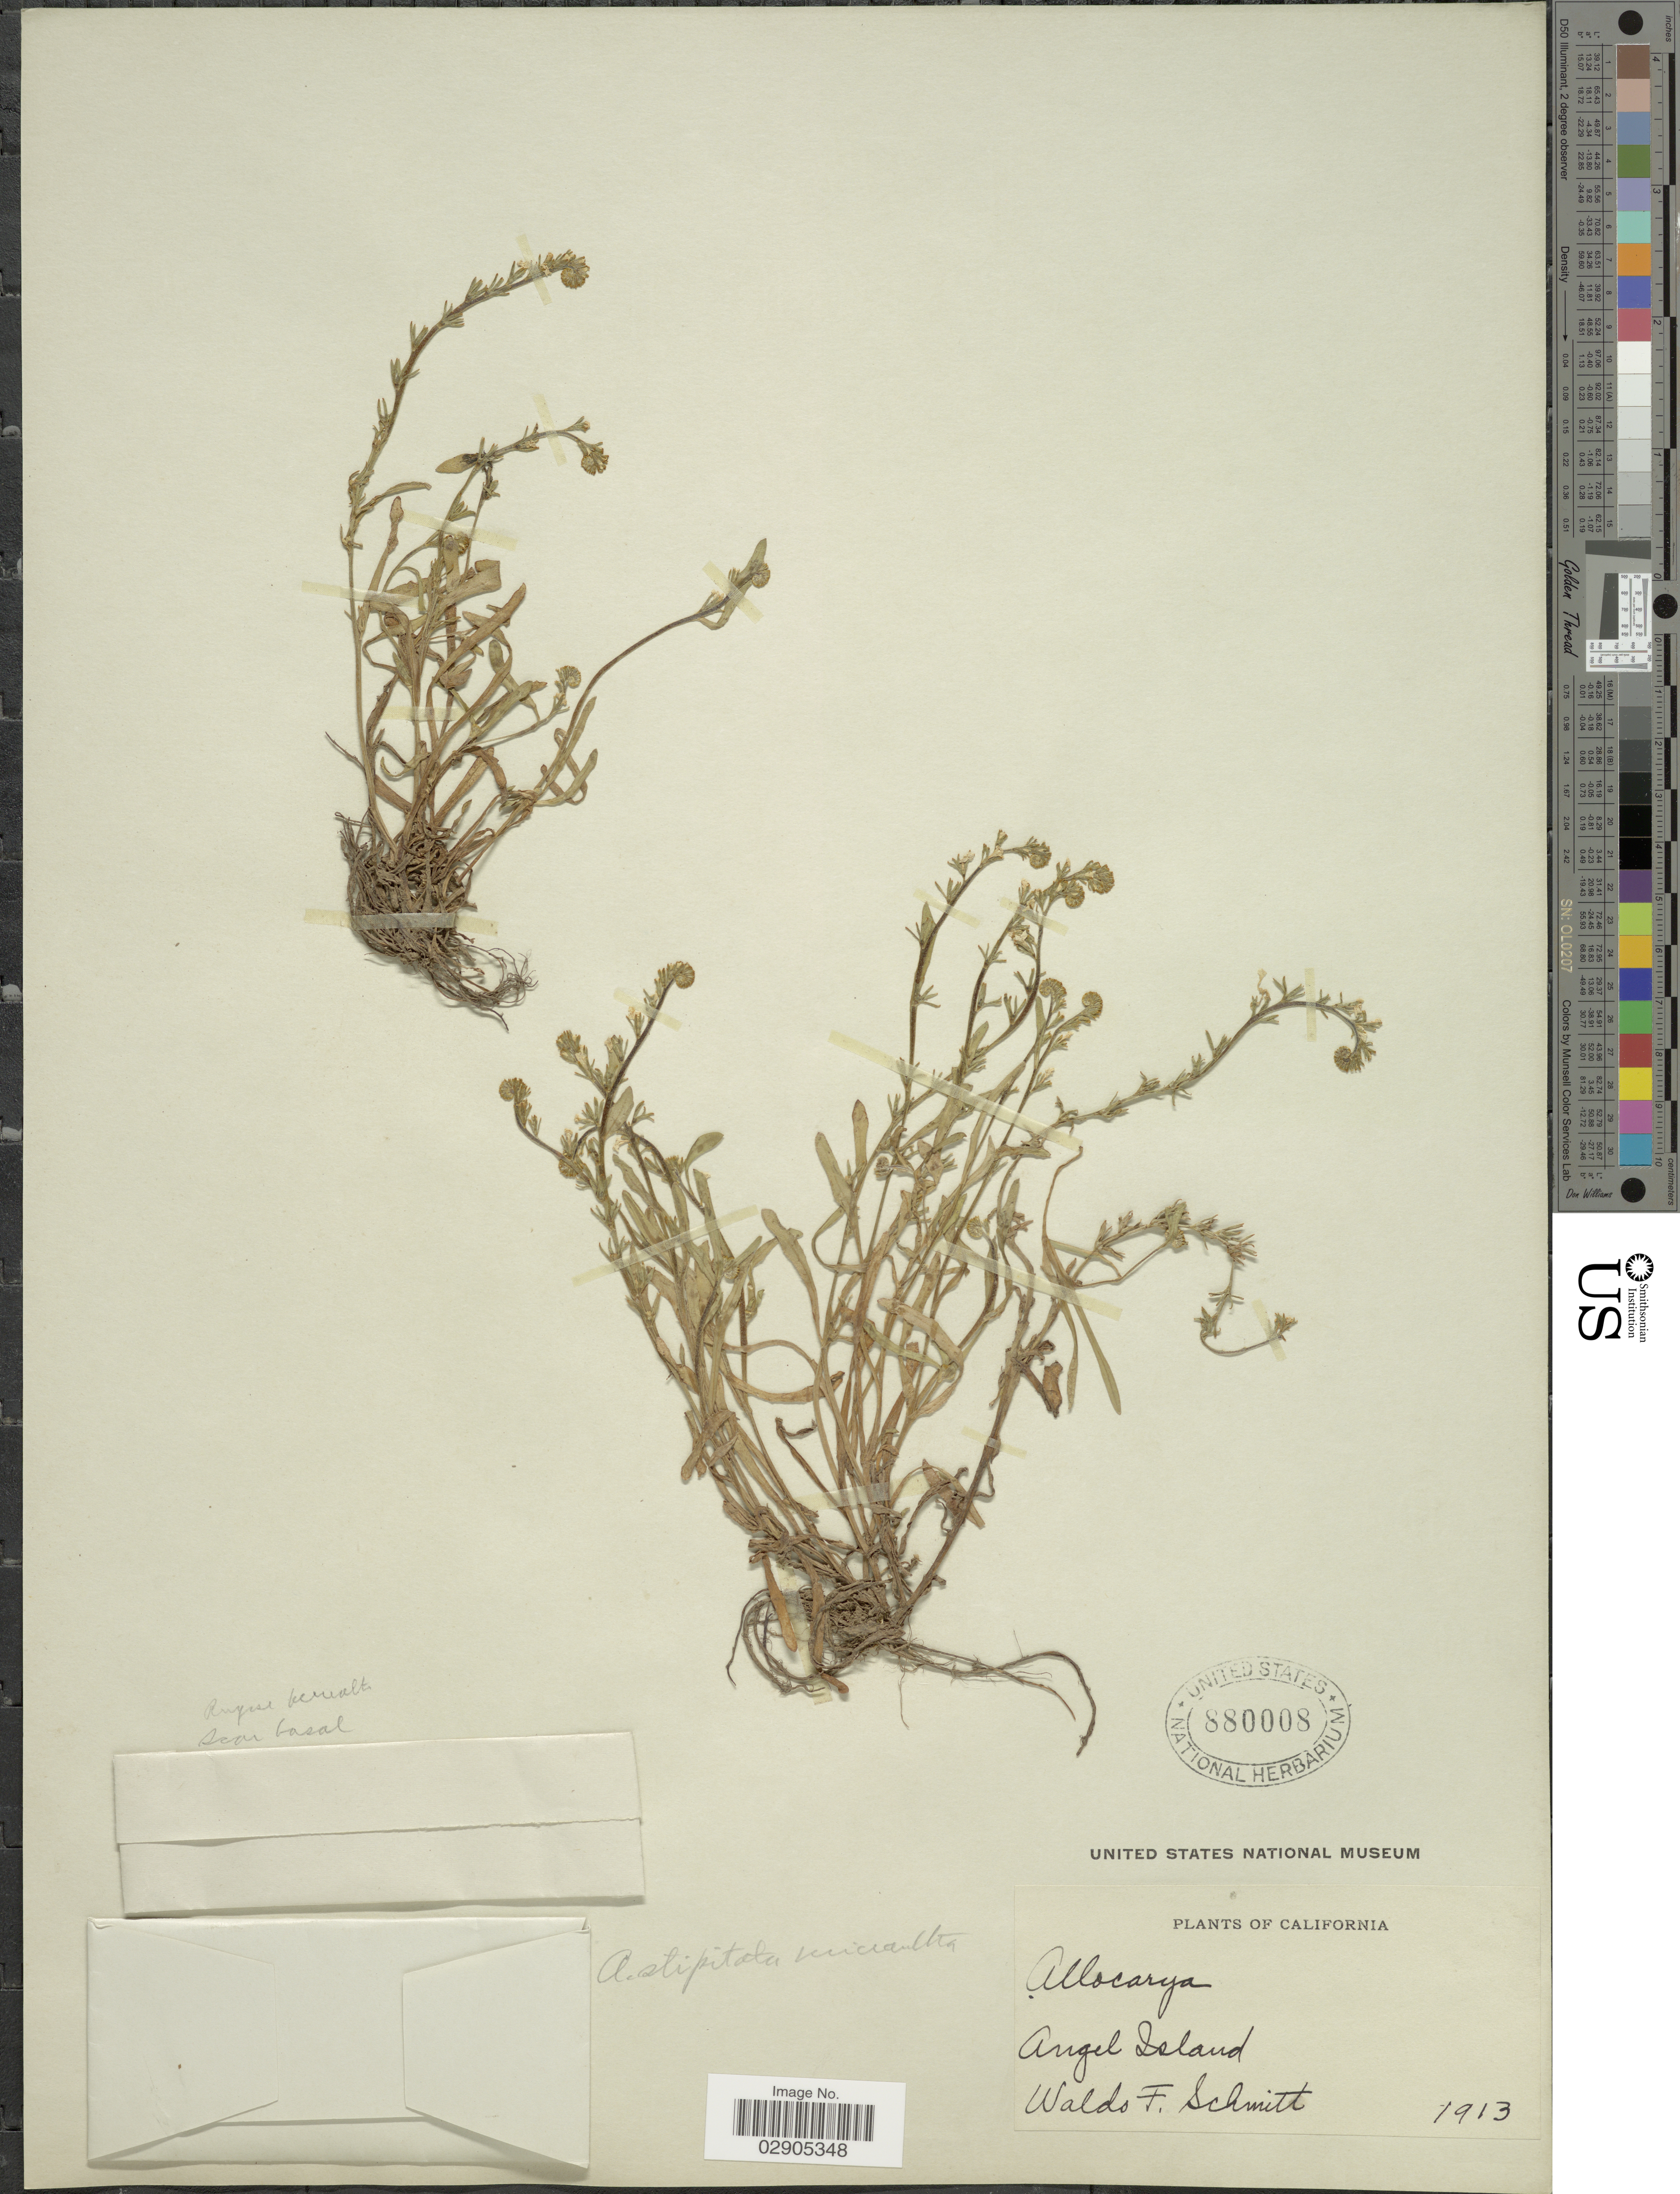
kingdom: Plantae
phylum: Tracheophyta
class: Magnoliopsida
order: Boraginales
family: Boraginaceae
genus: Allocarya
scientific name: Allocarya stipitata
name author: Greene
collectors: W. L. Schmitt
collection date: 1913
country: United States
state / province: California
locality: Angel Island.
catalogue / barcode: US 880008